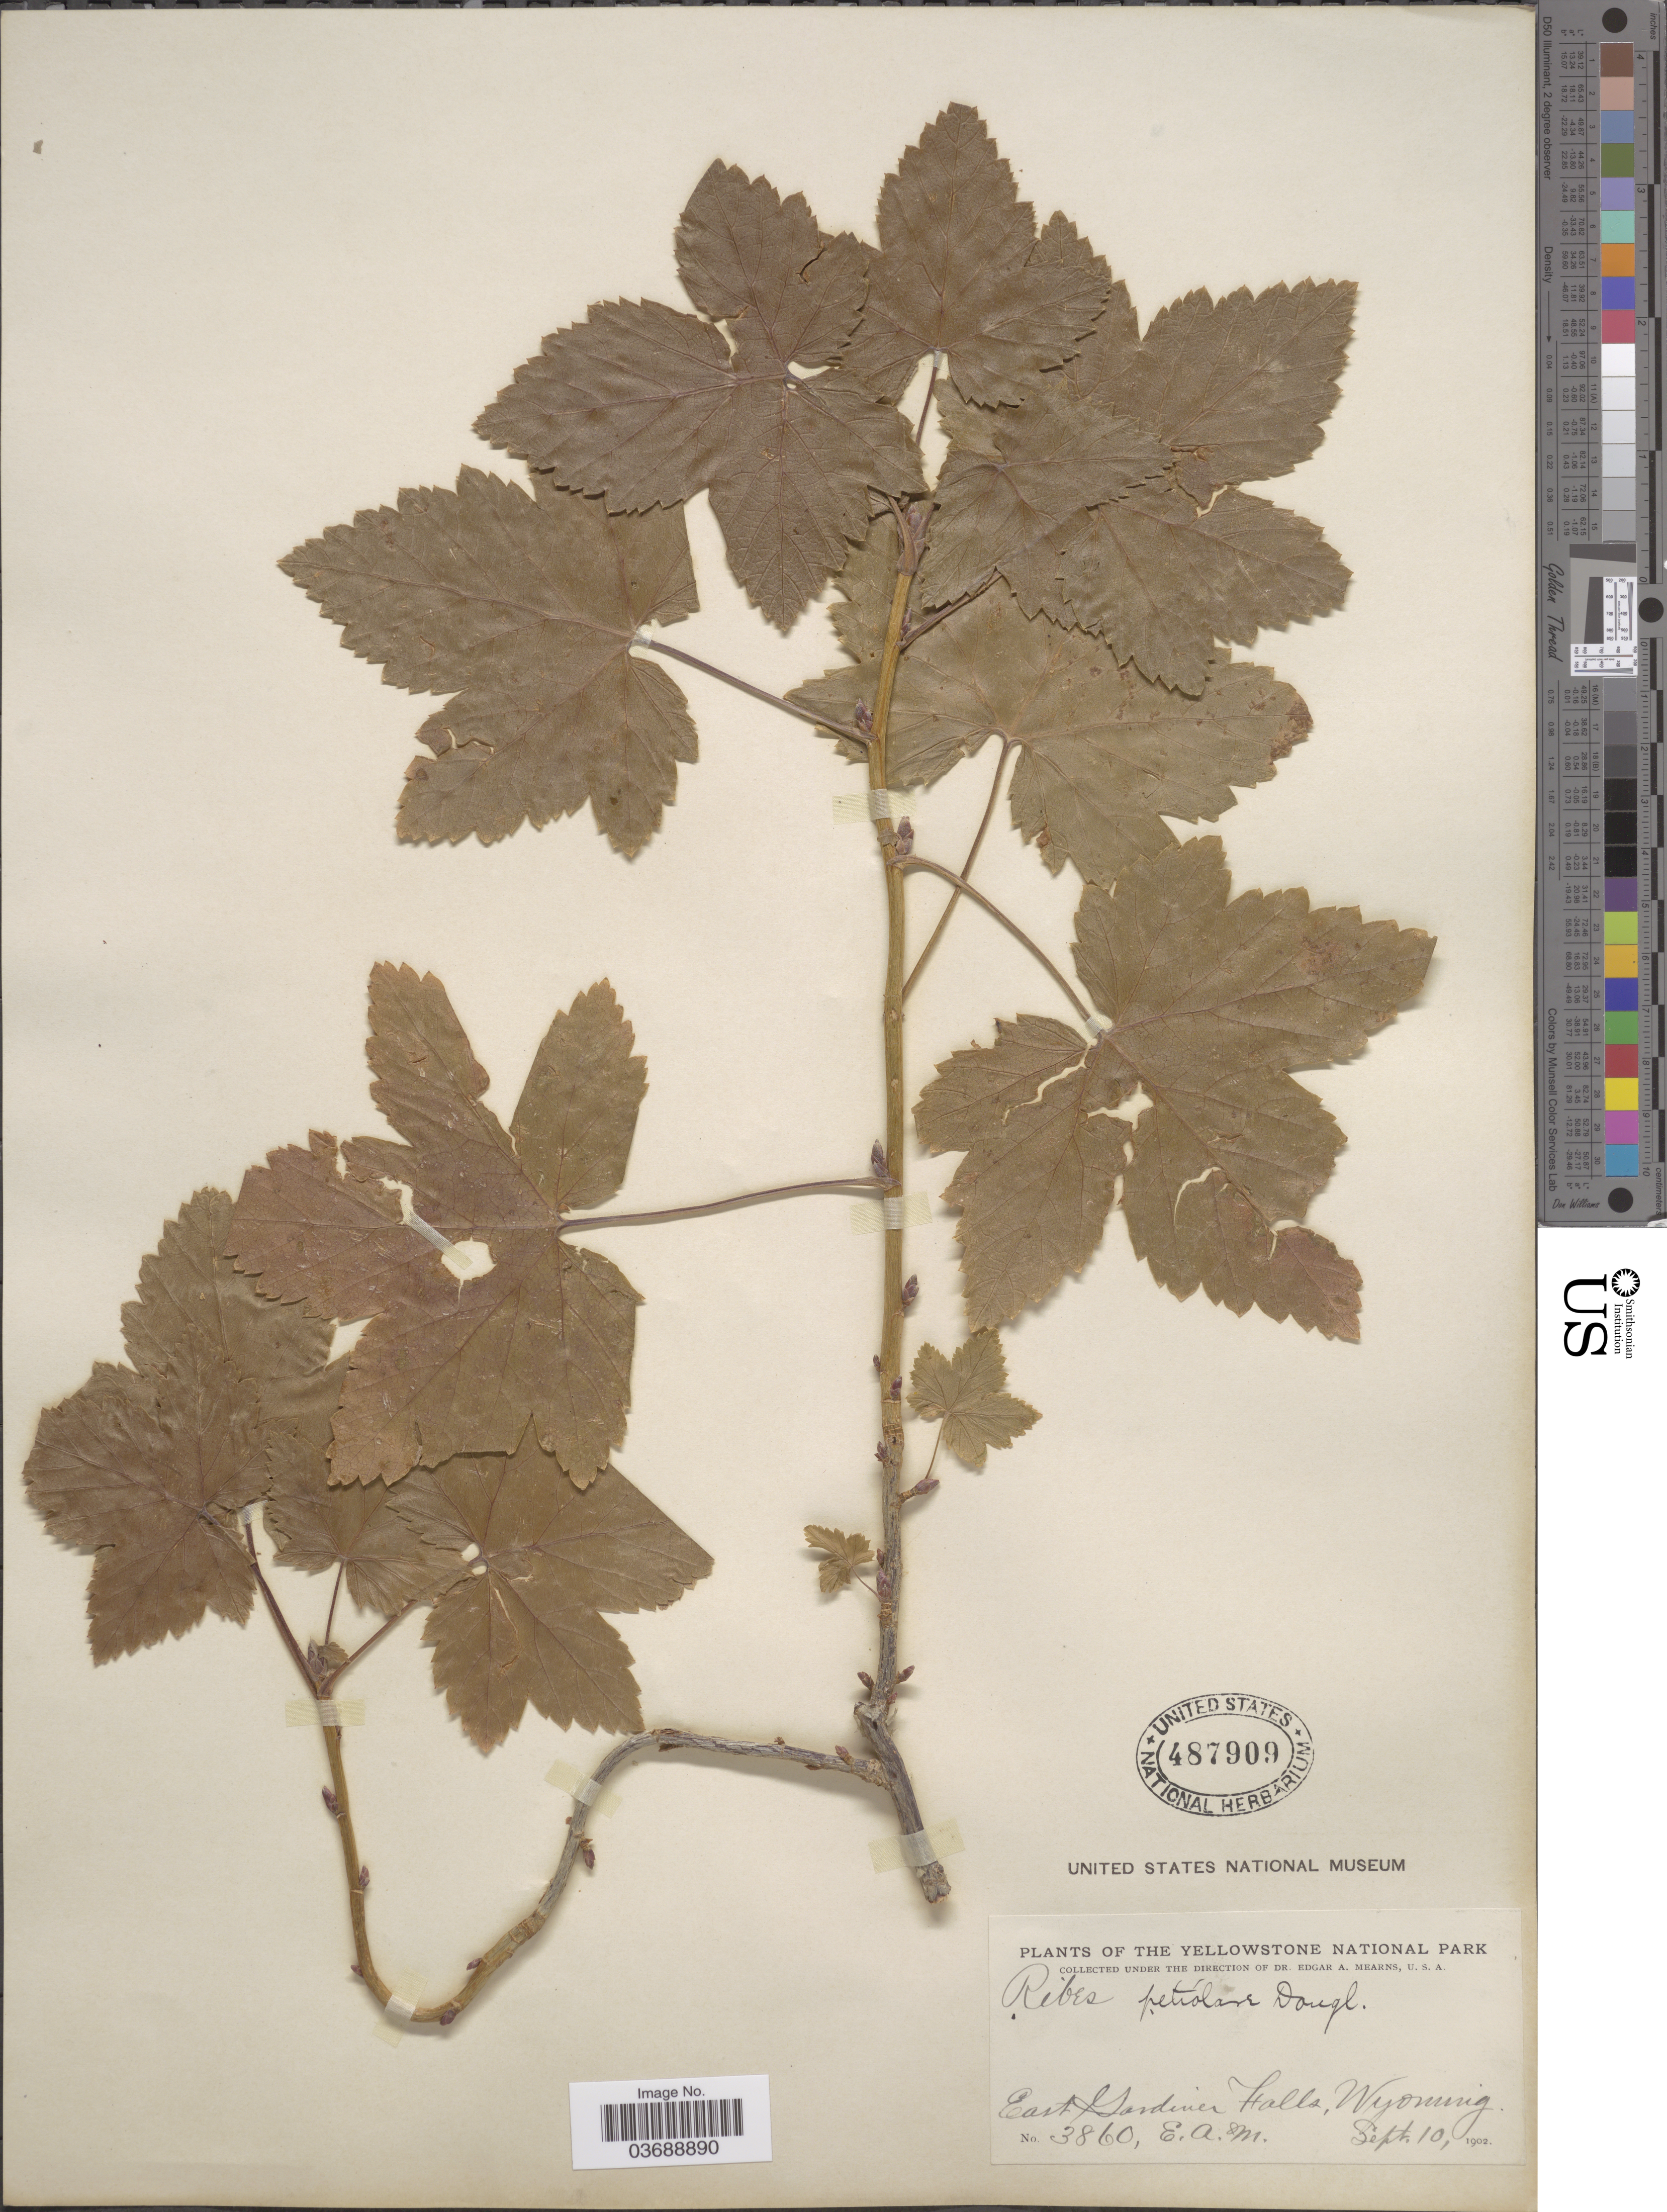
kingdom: Plantae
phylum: Tracheophyta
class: Magnoliopsida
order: Saxifragales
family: Grossulariaceae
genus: Ribes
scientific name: Ribes petiolare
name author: Douglas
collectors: E. A. Mearns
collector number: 3860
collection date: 1902-09-10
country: United States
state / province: Wyoming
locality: The Yellowstone National Park. East Gardiner Falls.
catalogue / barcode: US 487909